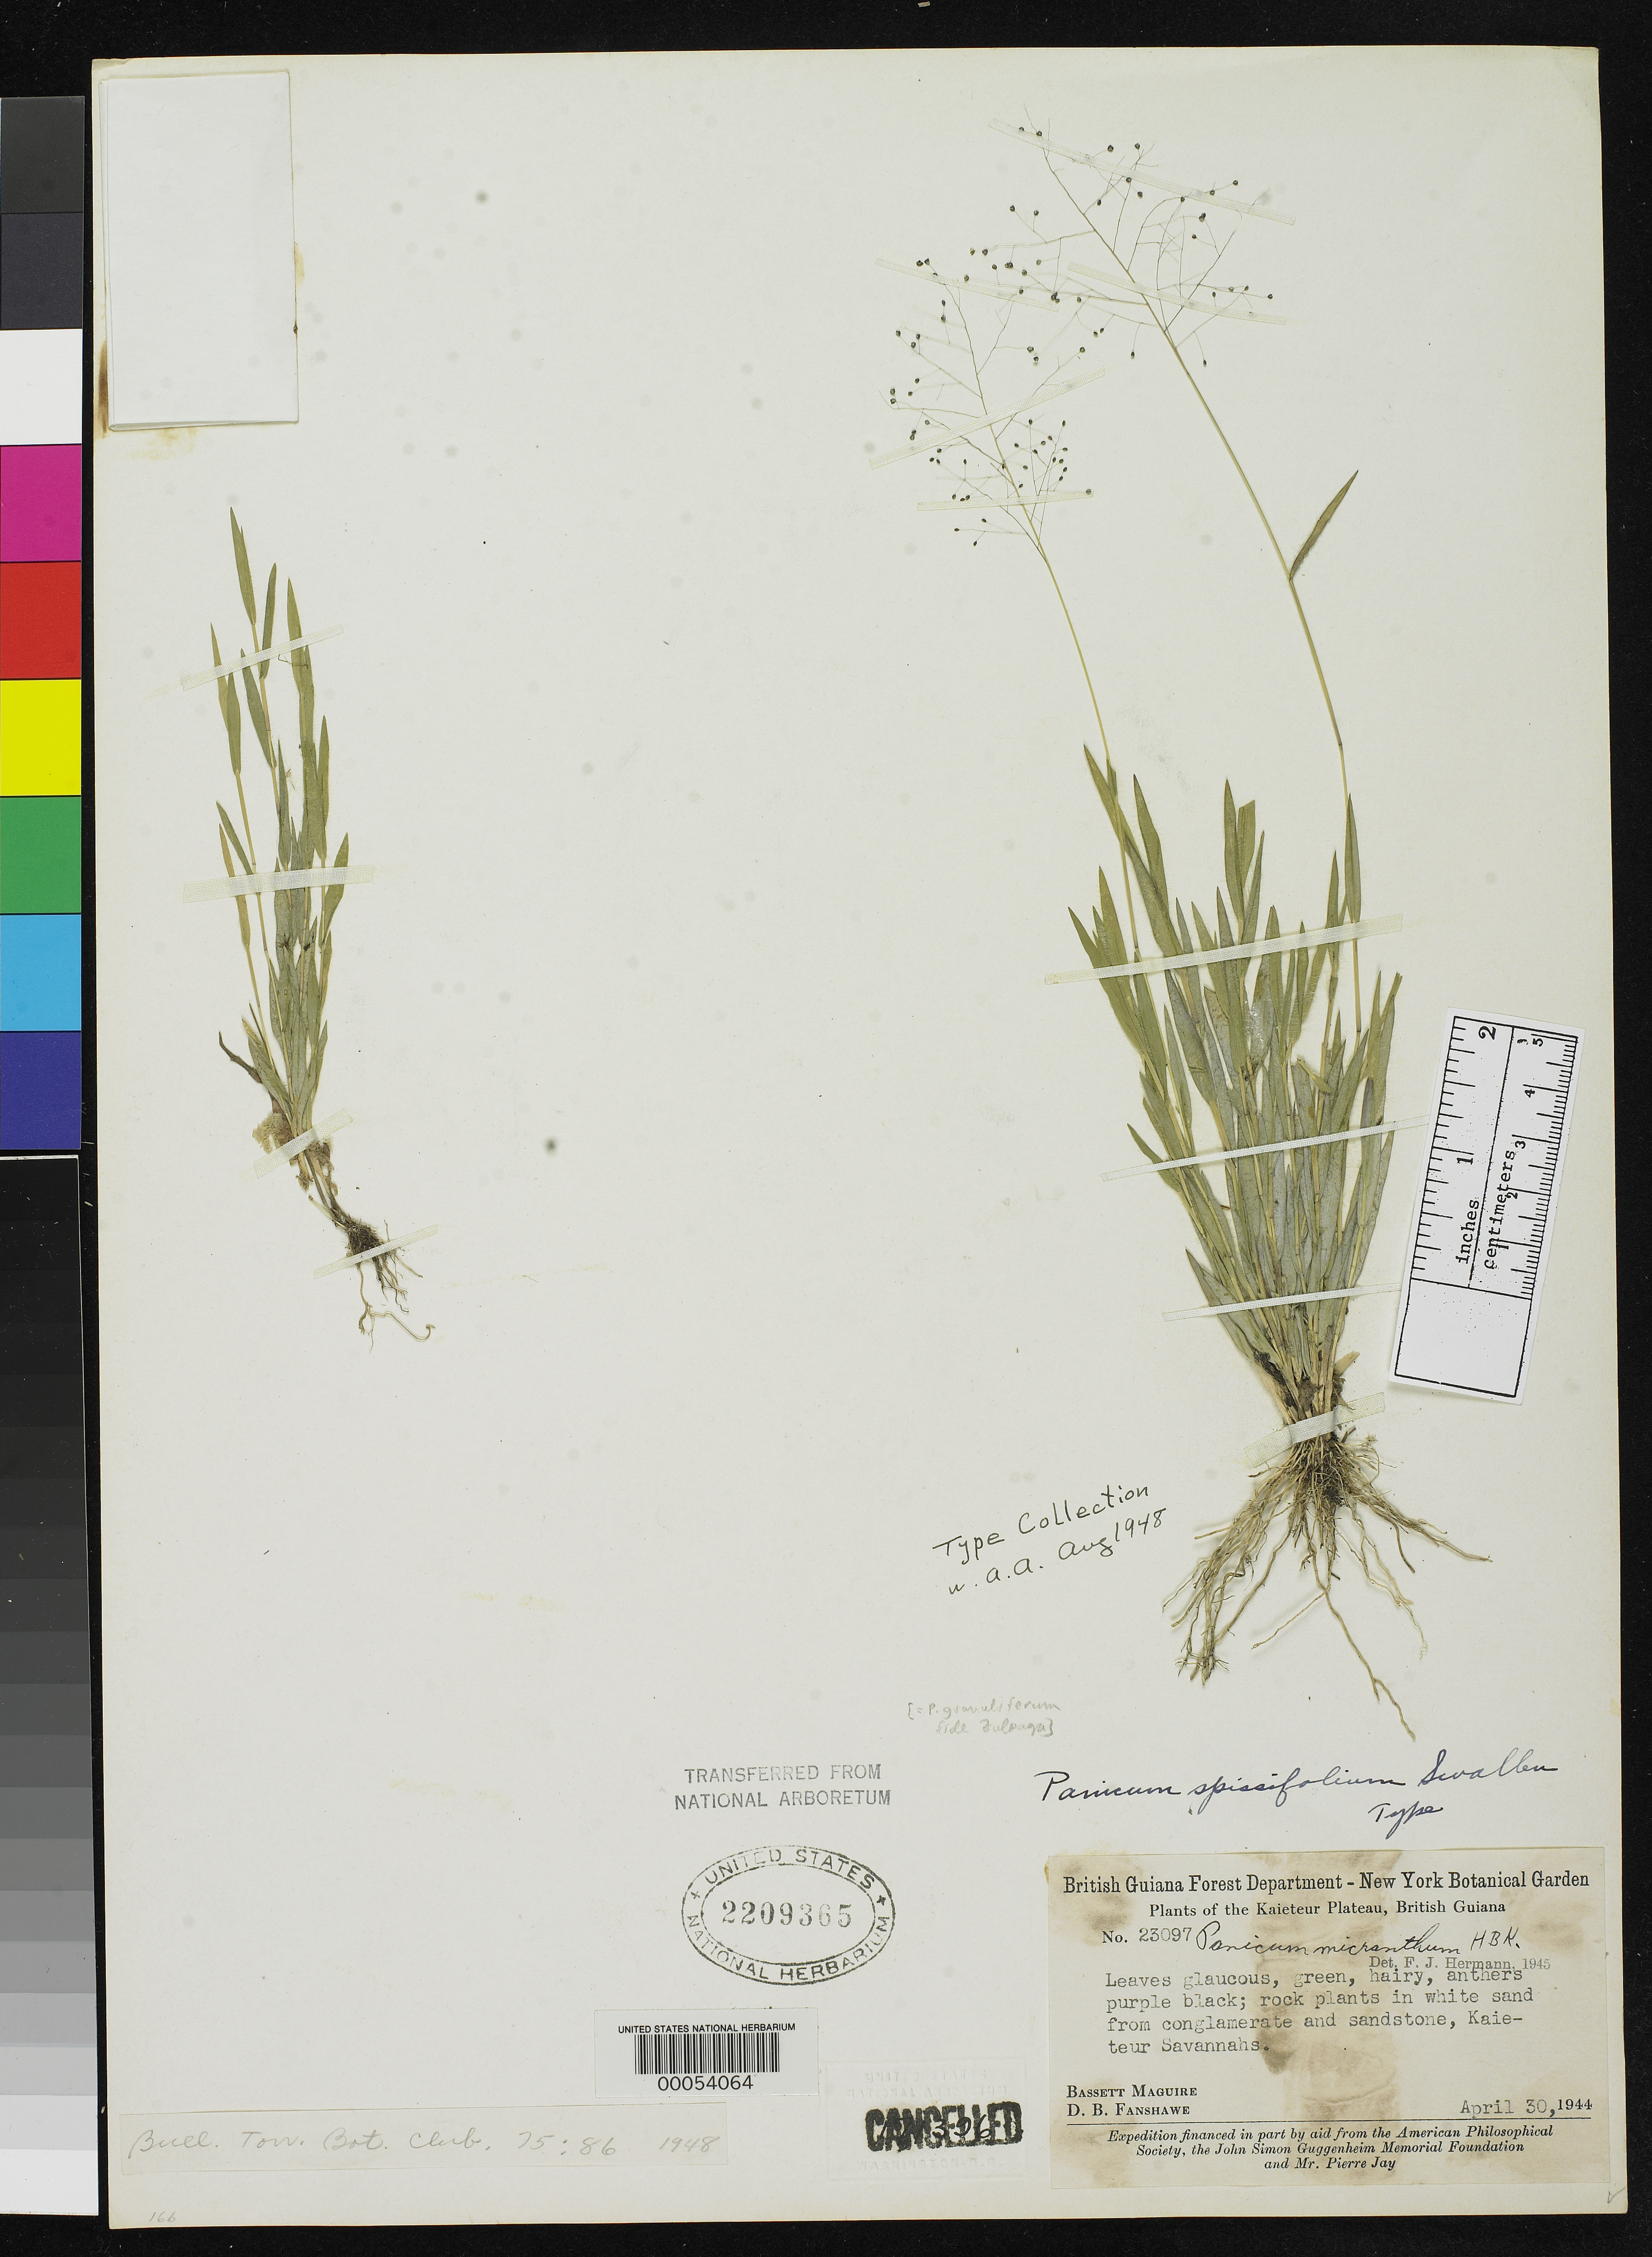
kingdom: Plantae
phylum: Tracheophyta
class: Liliopsida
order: Poales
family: Poaceae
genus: Panicum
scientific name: Panicum spissifolium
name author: Swallen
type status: Holotype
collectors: B. Maguire & D. B. Fanshawe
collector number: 23097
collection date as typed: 30 Apr 1944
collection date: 1944-04-30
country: Guyana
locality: Kaieteur plateau, Kaieteur savannahs.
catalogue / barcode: US 2209365